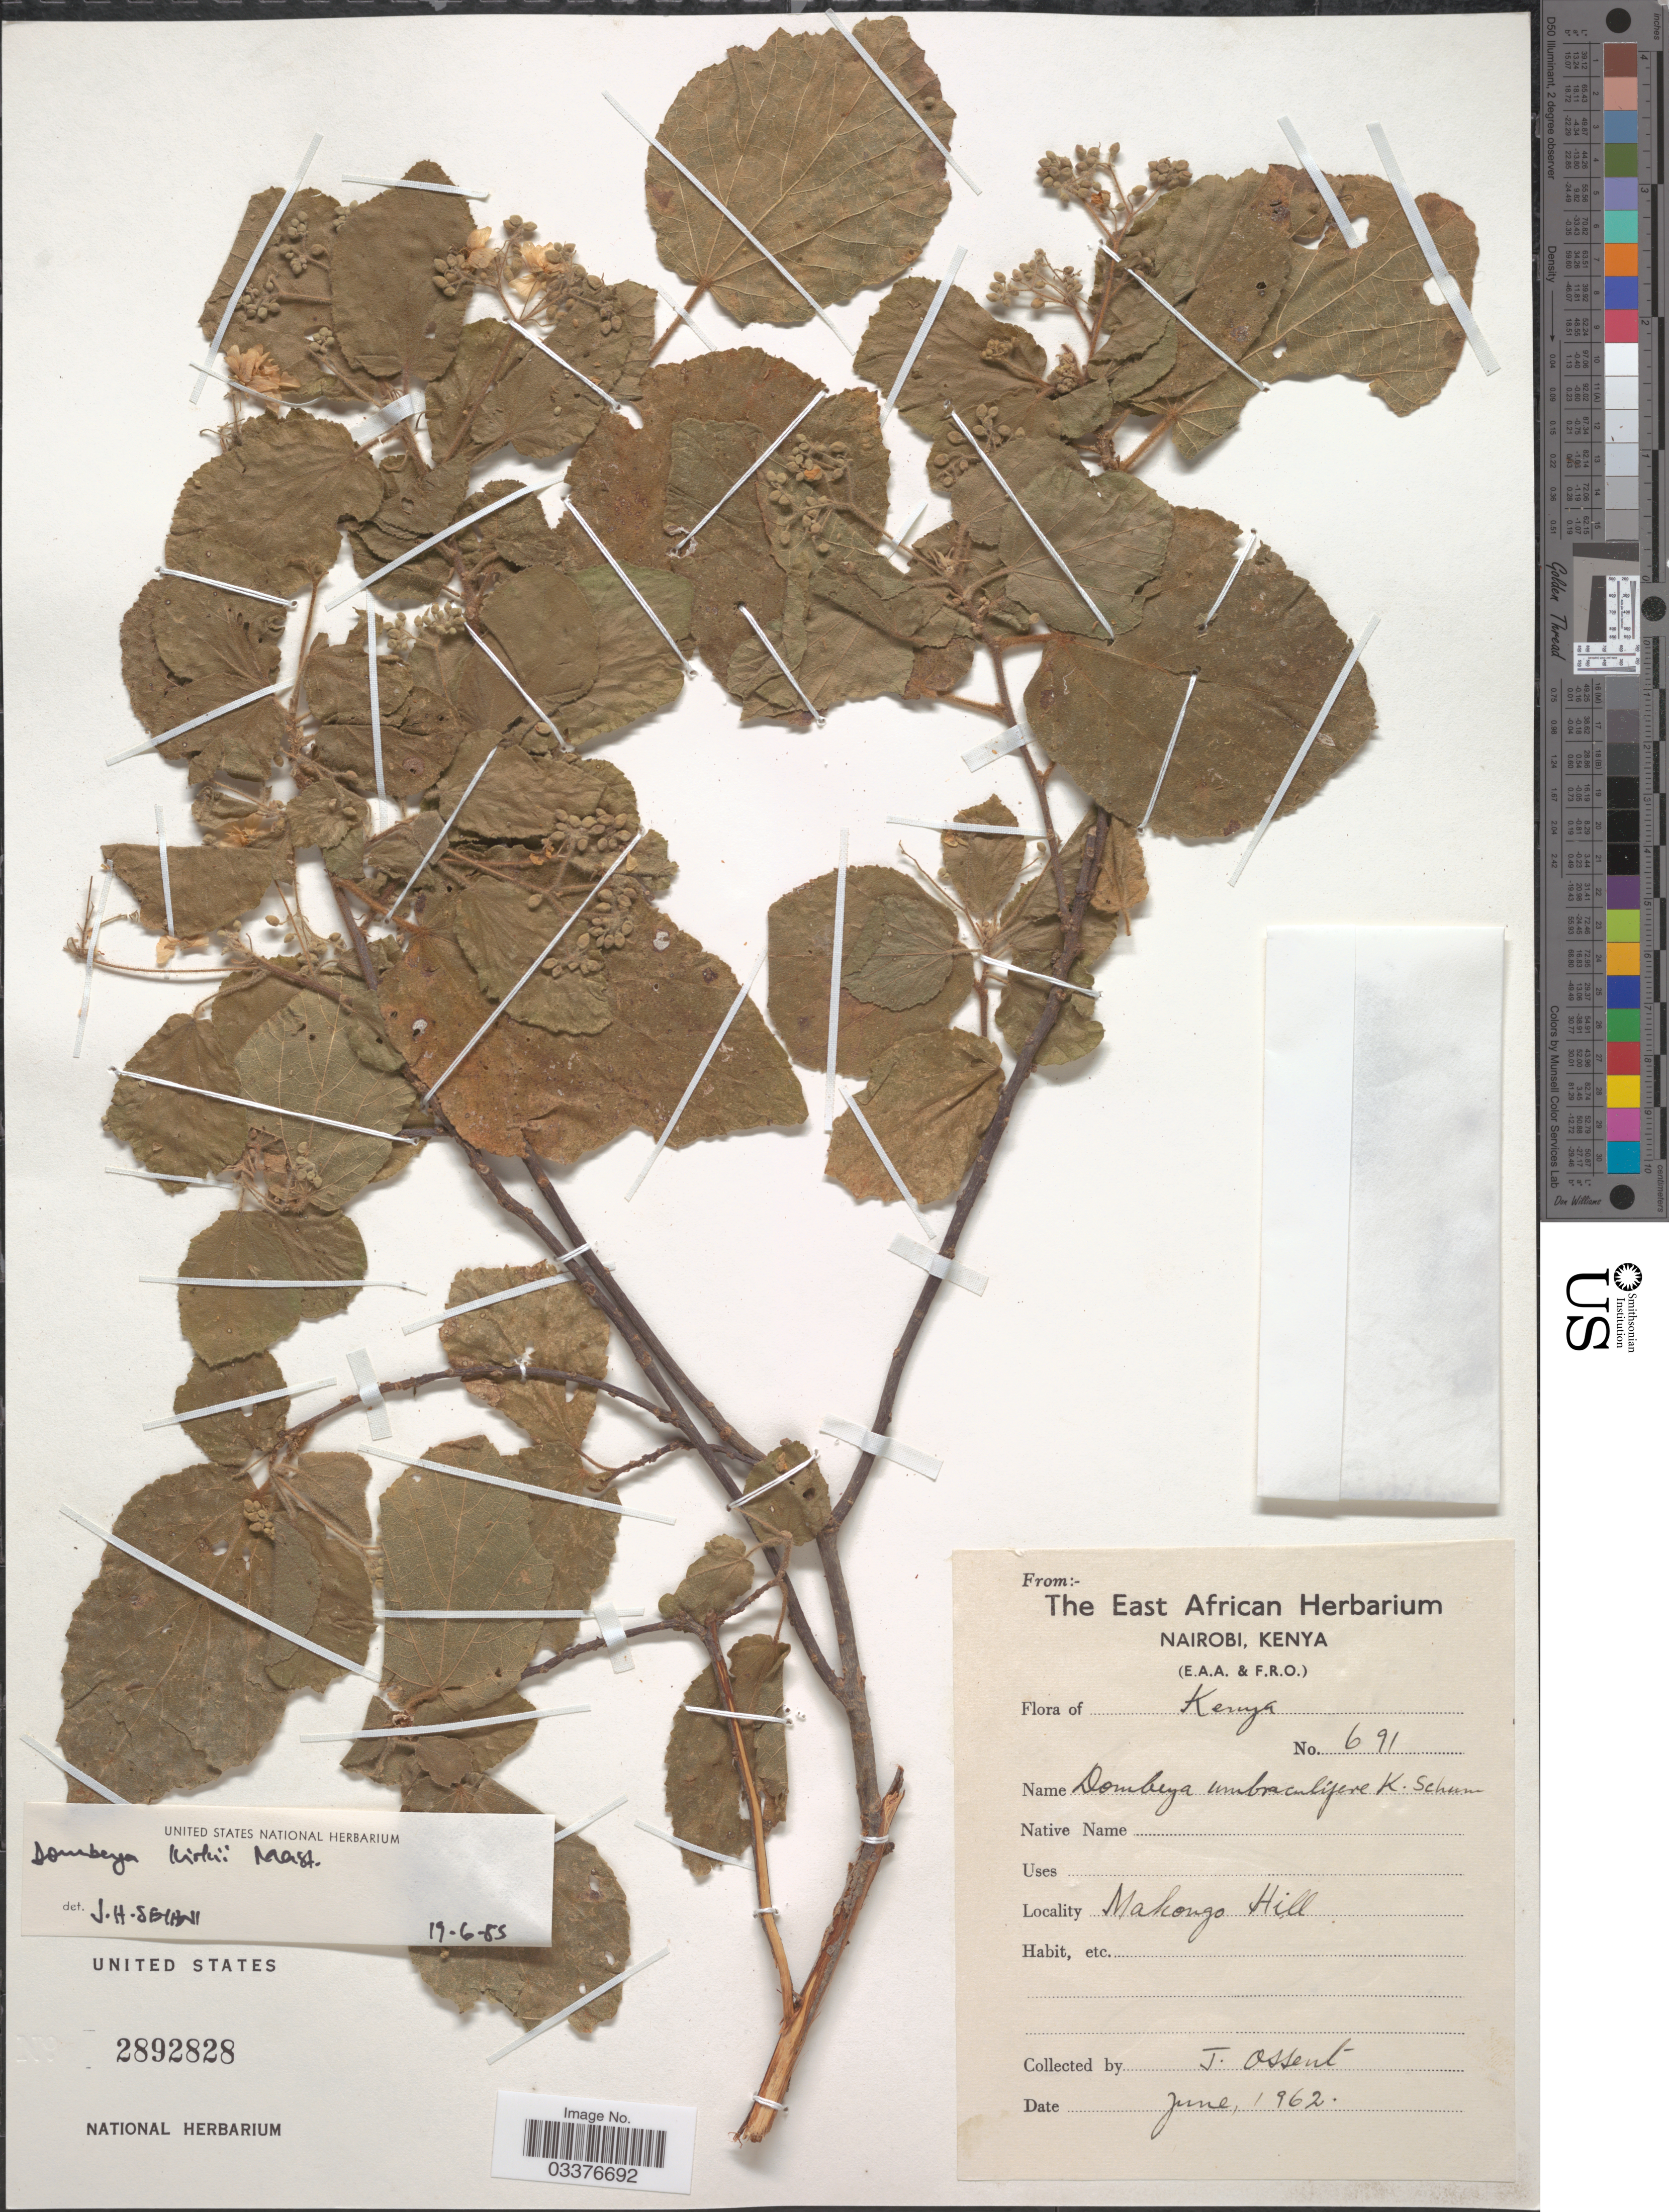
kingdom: Plantae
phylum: Tracheophyta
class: Magnoliopsida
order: Malvales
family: Malvaceae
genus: Dombeya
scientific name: Dombeya kirkii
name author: Mast.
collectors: J. Ossent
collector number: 691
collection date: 1962-06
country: Kenya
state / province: Nairobi Area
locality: Makongo Hill.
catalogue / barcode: US 2892828